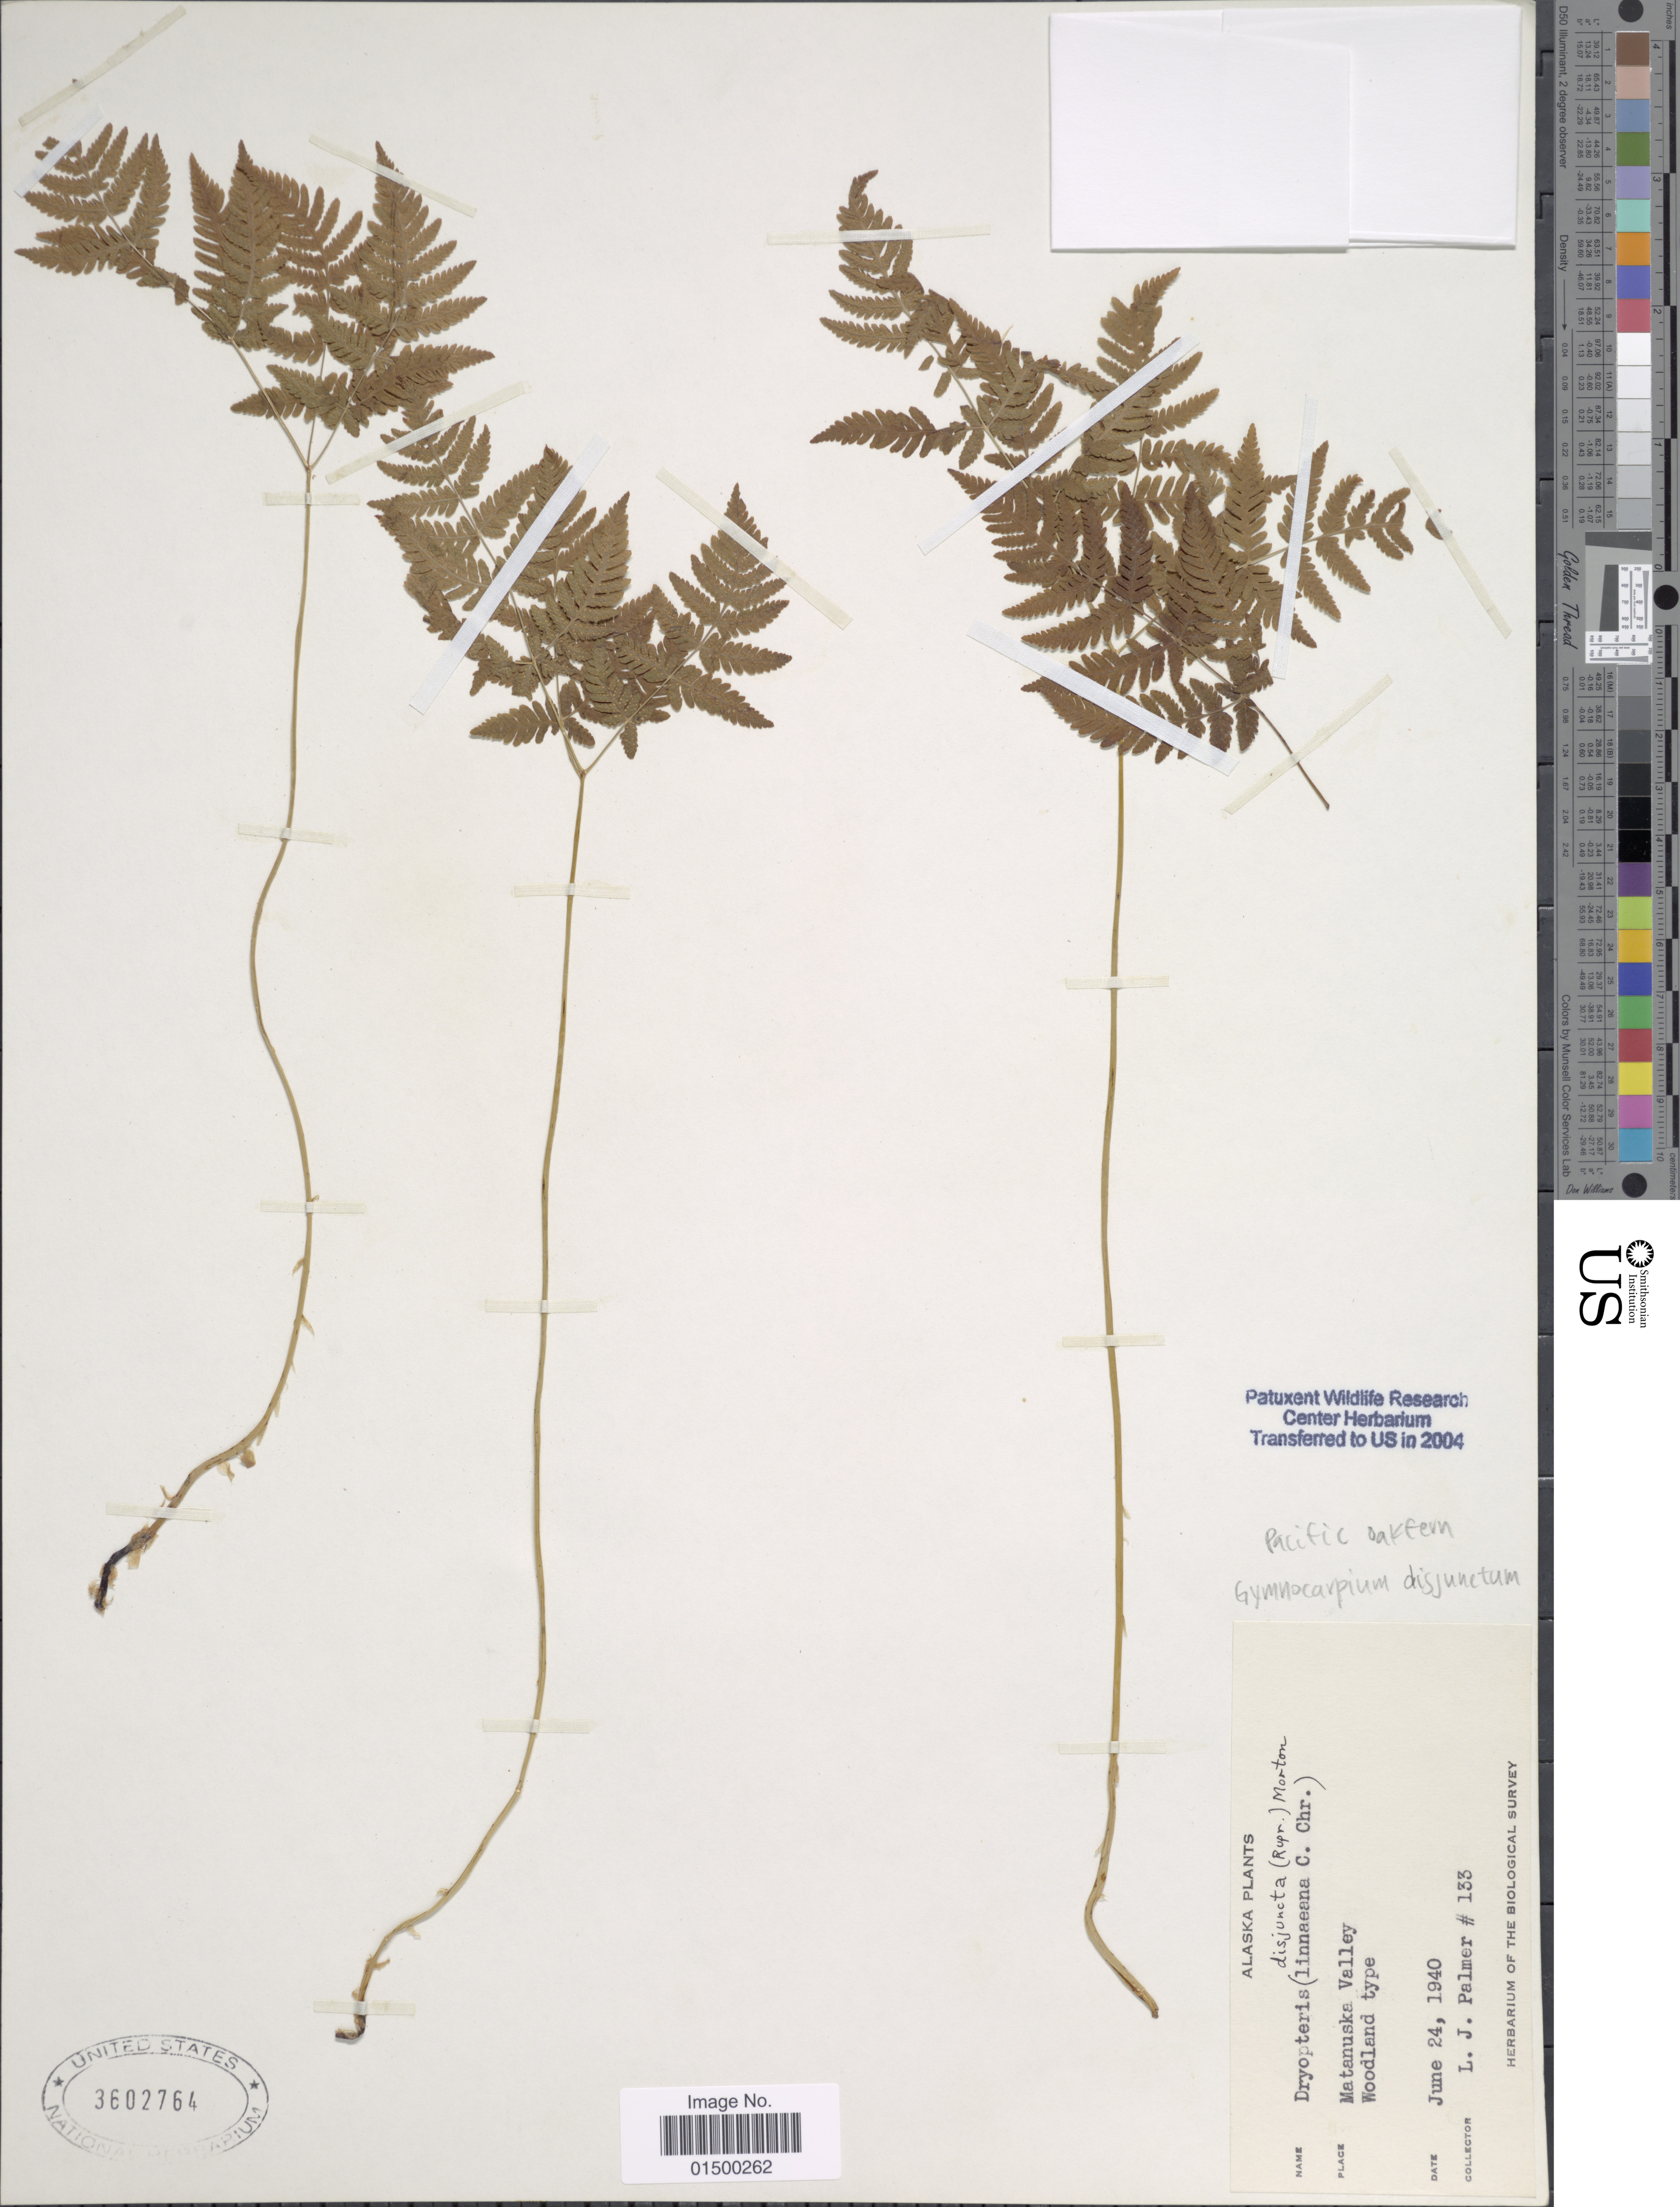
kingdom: Plantae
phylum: Tracheophyta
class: Polypodiopsida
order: Polypodiales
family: Cystopteridaceae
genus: Gymnocarpium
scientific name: Gymnocarpium disjunctum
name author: (Rupr.) Ching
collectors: L. J. Palmer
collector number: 133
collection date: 1940-06-24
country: United States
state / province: Alaska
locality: Matanuska Valley, Woodland type.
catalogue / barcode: US 3602764